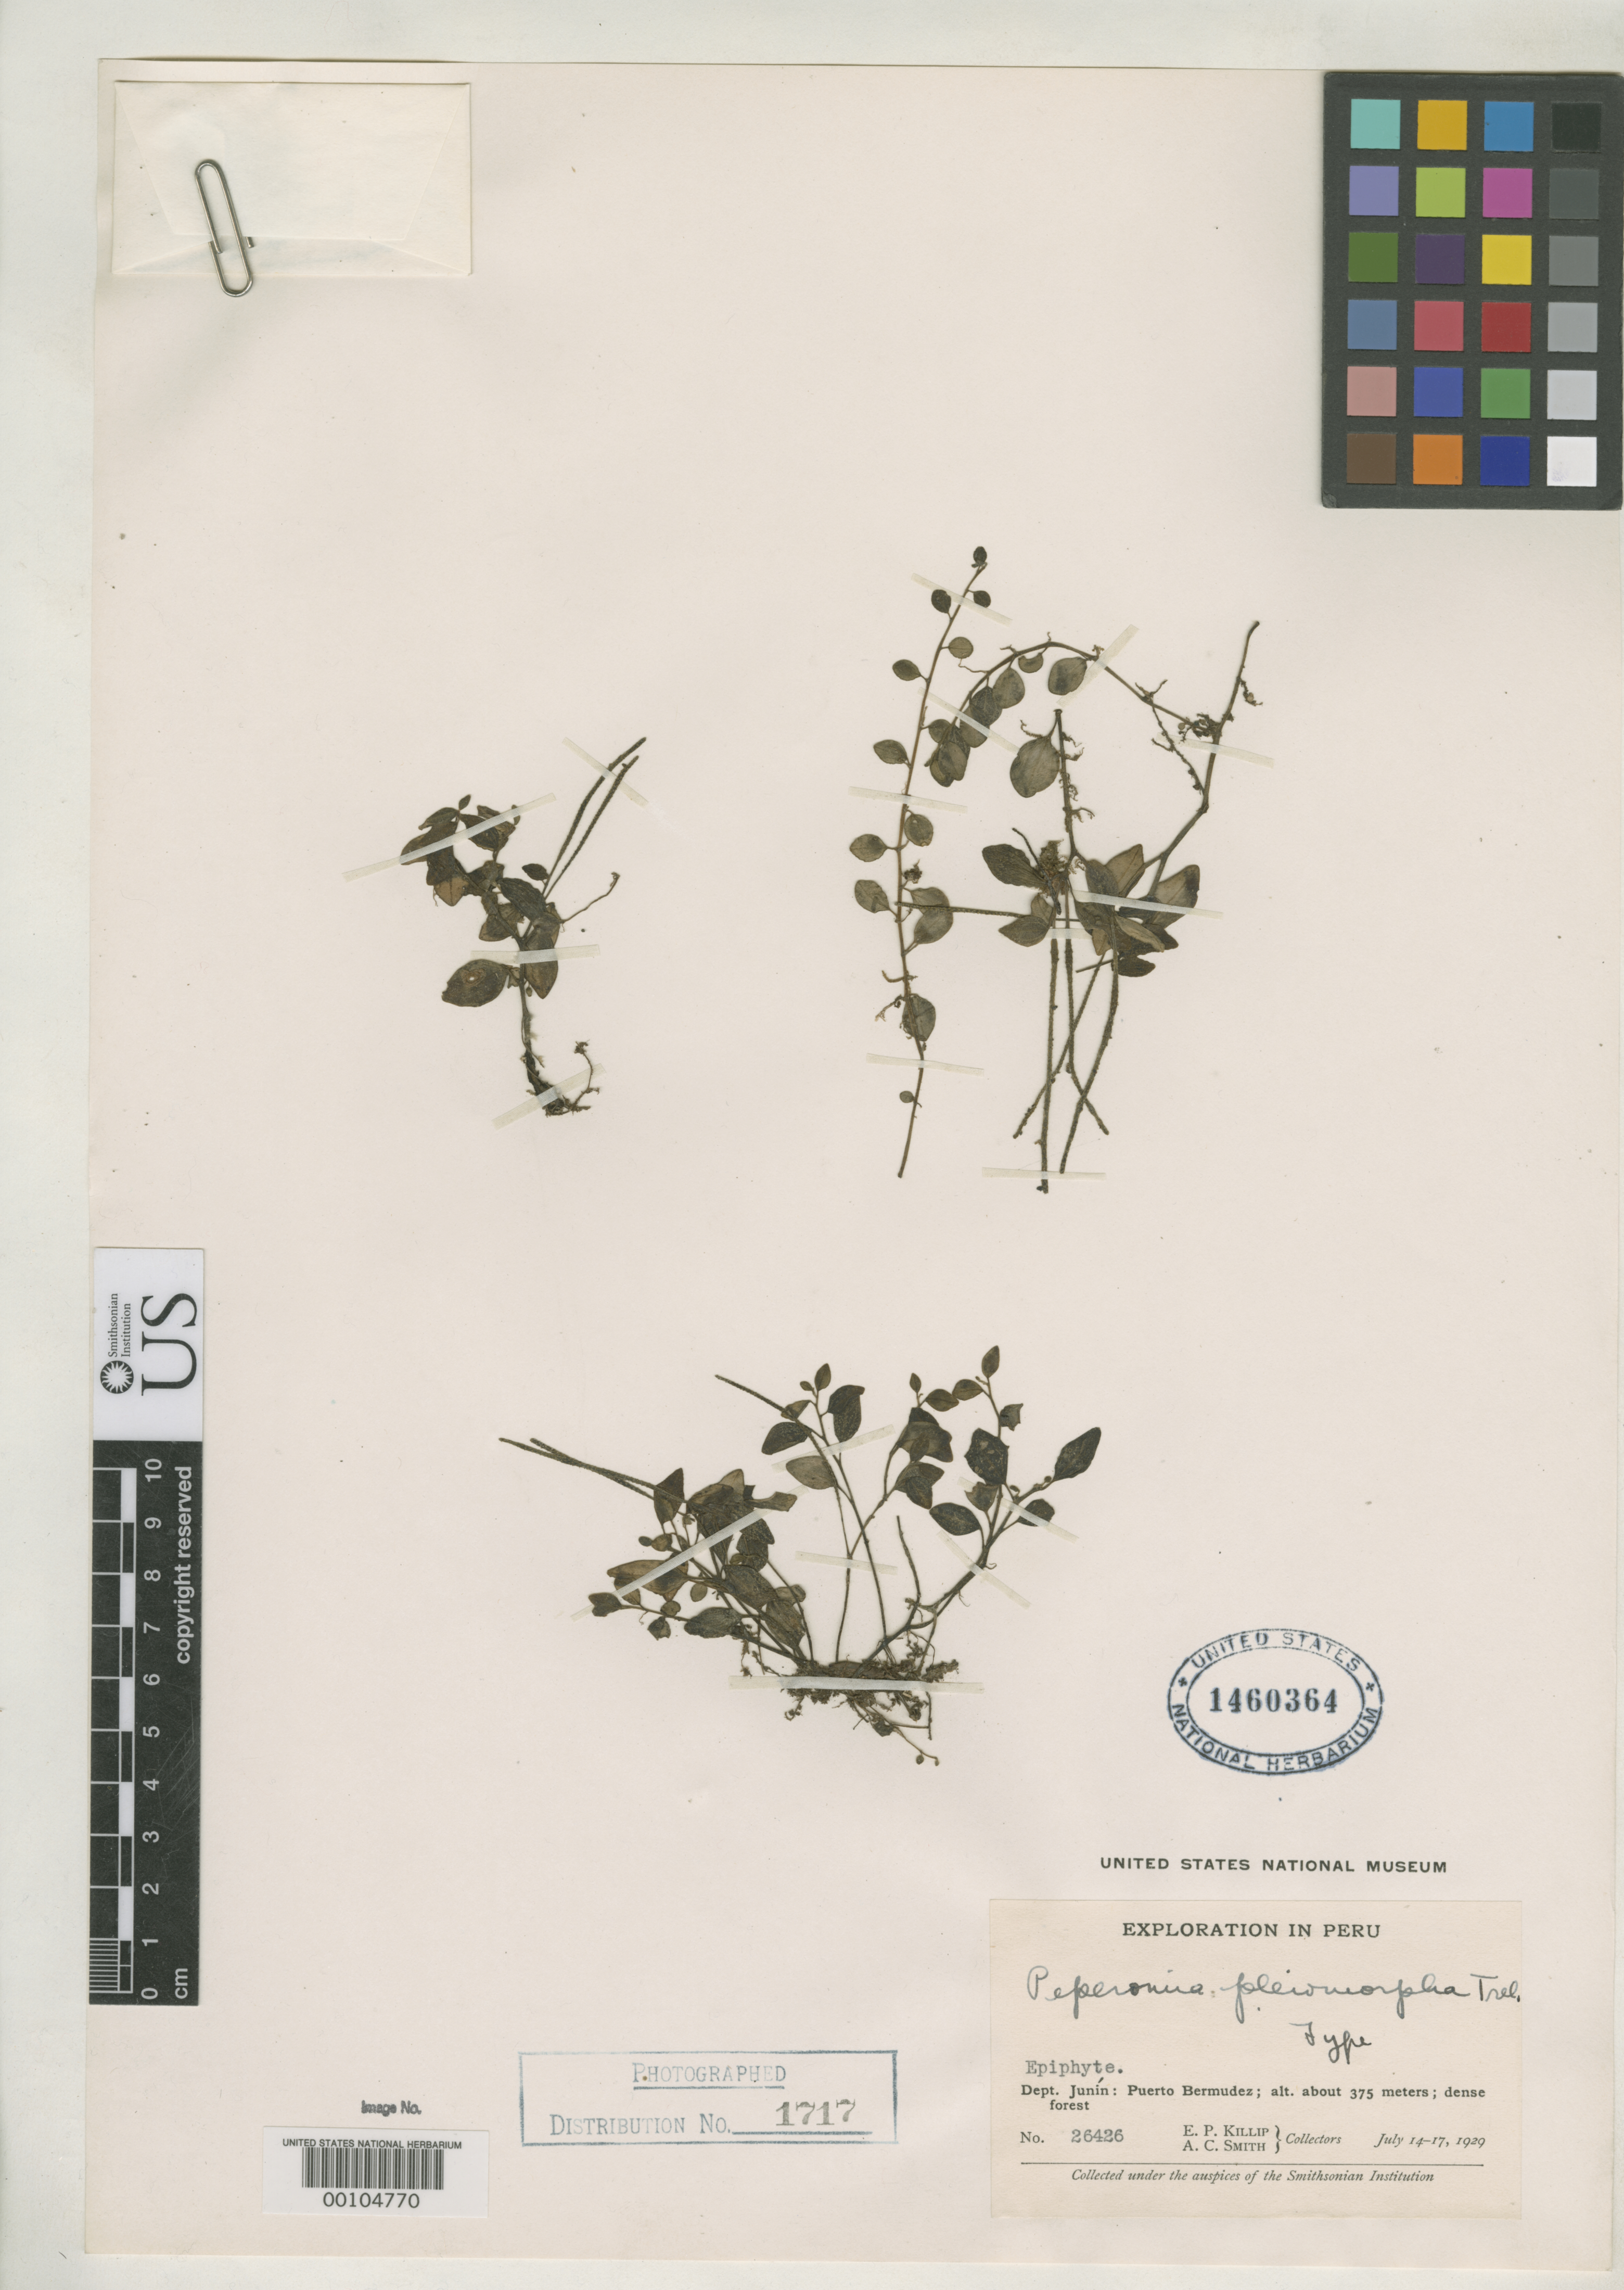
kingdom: Plantae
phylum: Tracheophyta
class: Magnoliopsida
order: Piperales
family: Piperaceae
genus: Peperomia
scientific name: Peperomia pleiomorpha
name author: Trel. in J.F. Macbr.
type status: Holotype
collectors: E. P. Killip & A. C. Smith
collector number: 26426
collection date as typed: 14 Jul 1929 to 17 Jul 1929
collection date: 1929-07-14/1929-07-17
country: Peru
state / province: Junín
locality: Puerto Bermudez.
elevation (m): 375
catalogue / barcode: US 1460364